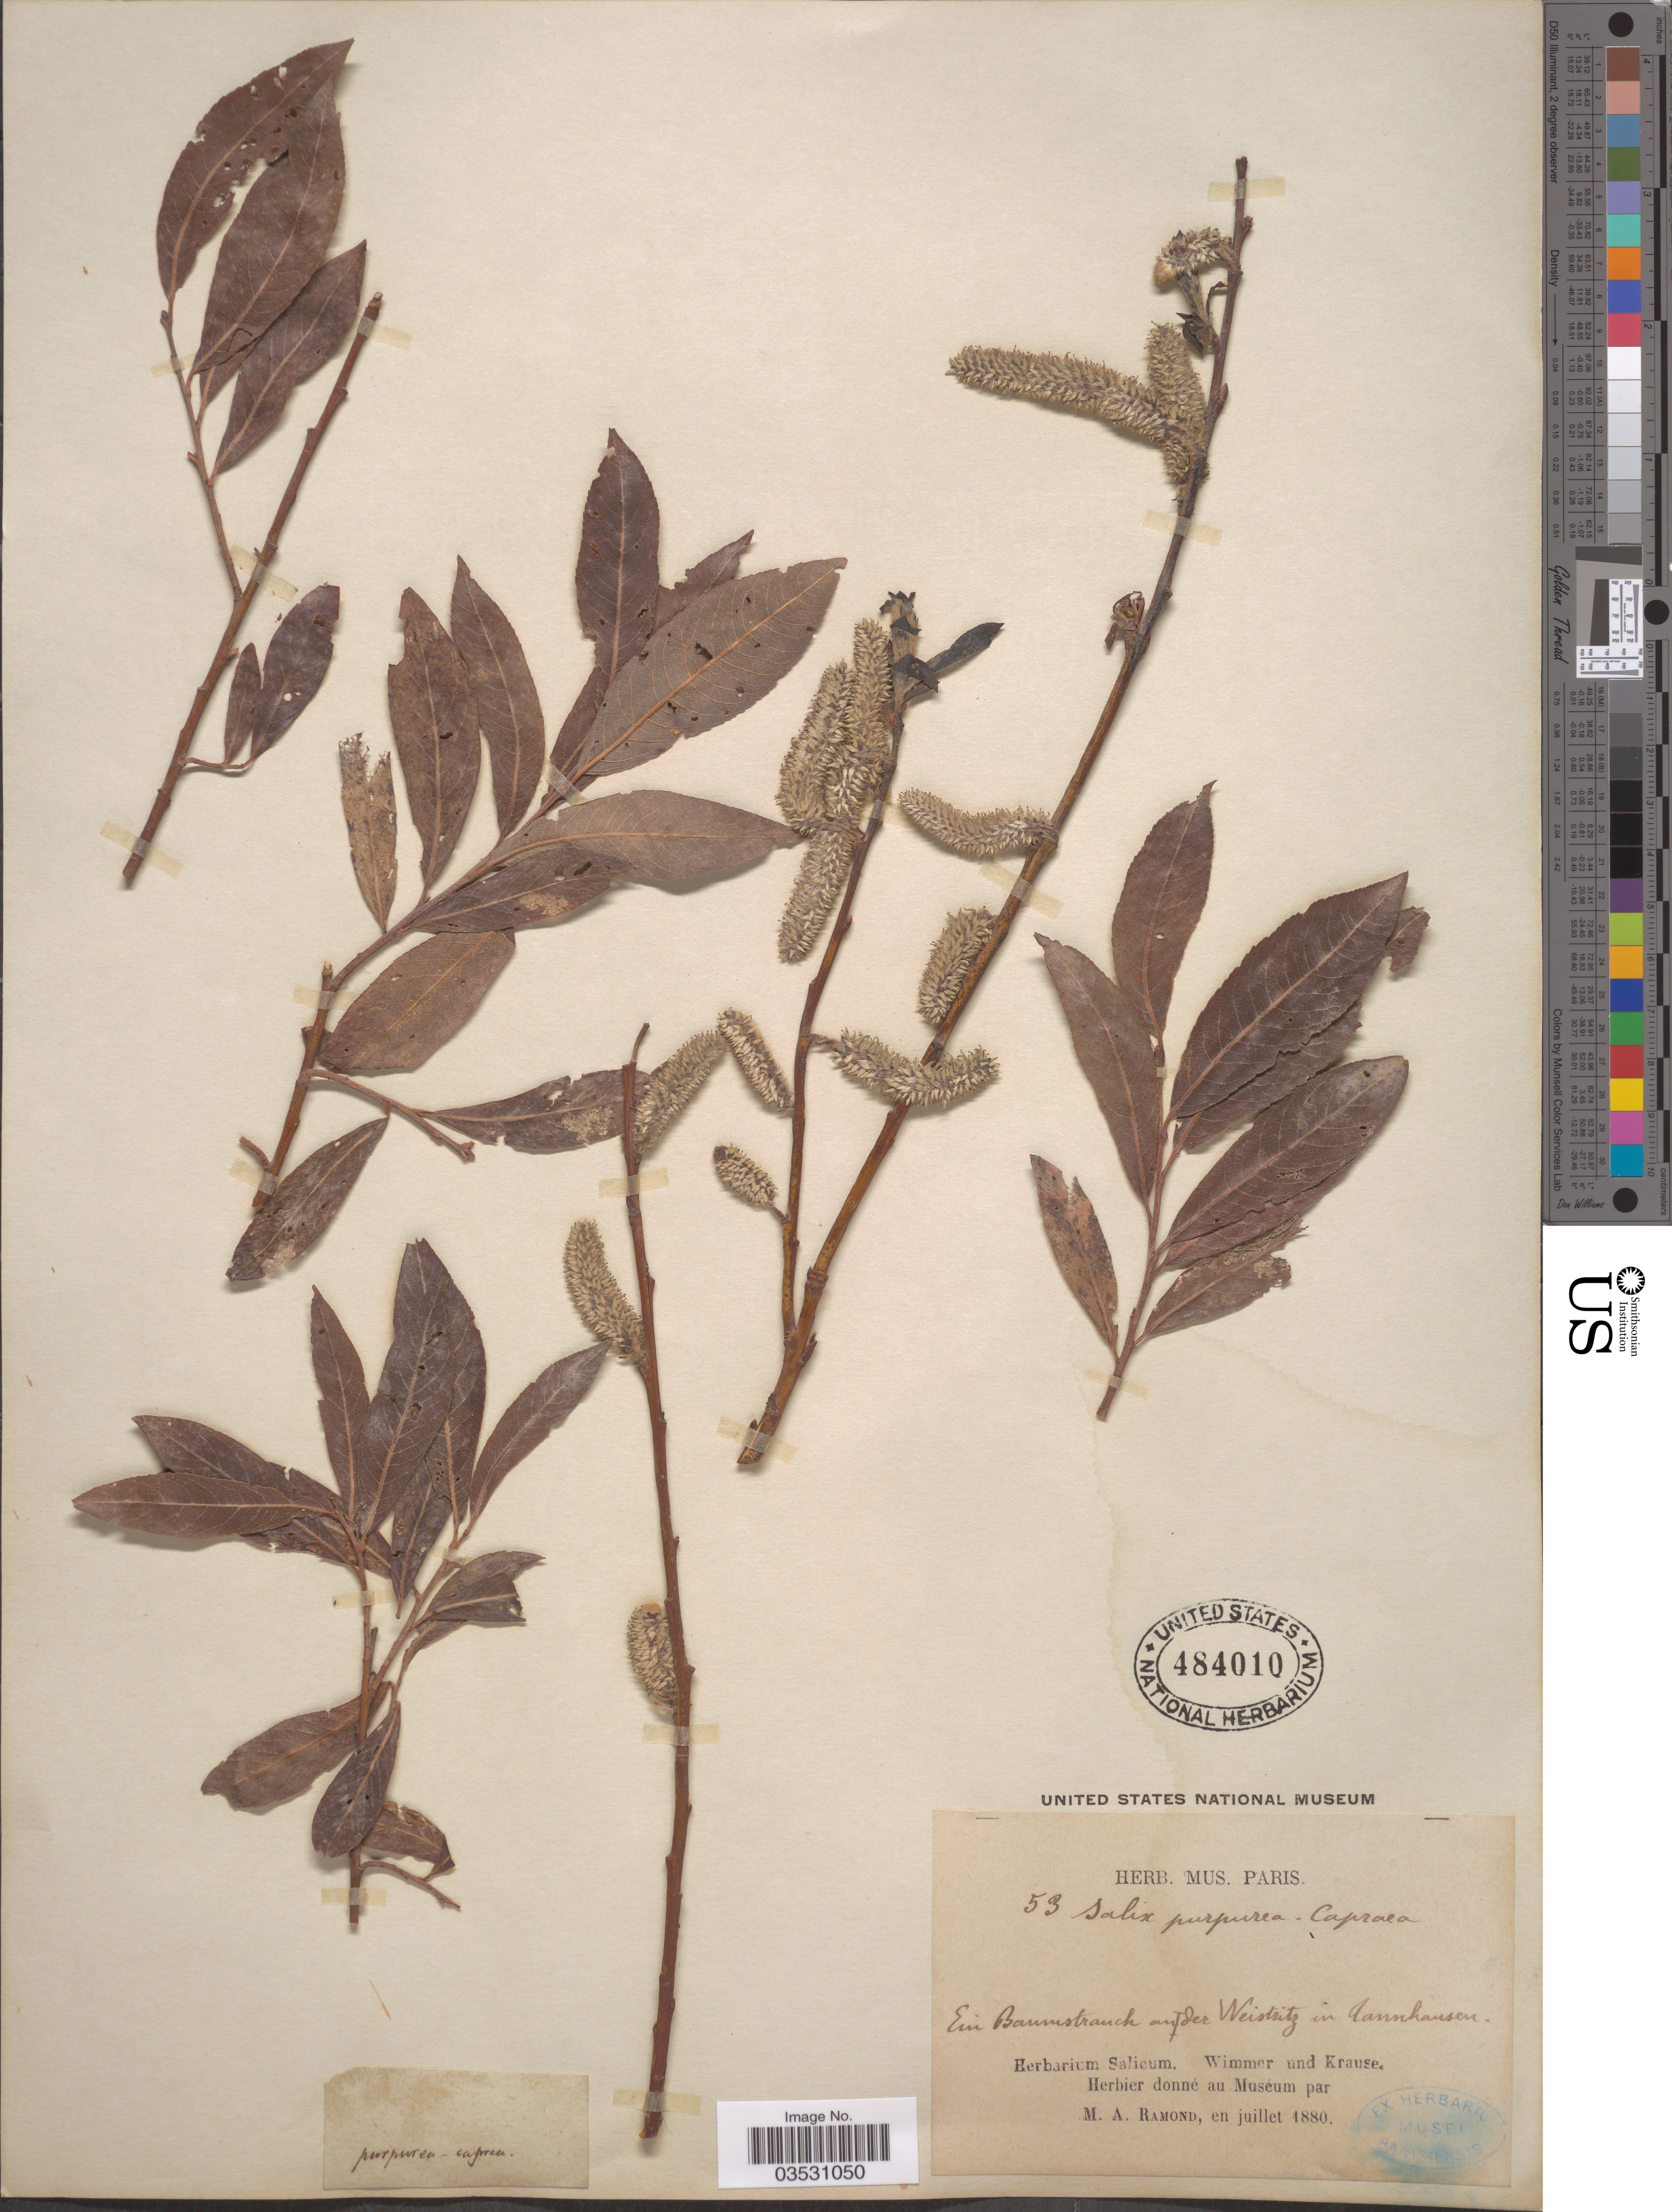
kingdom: Plantae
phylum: Tracheophyta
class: Magnoliopsida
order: Malpighiales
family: Salicaceae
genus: Salix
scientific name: Salix purpurea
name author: L.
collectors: Wimmer & -- Krause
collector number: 53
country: Germany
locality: Ein Baumstrauch auf der Weistritz in Tannhausen.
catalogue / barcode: US 484010